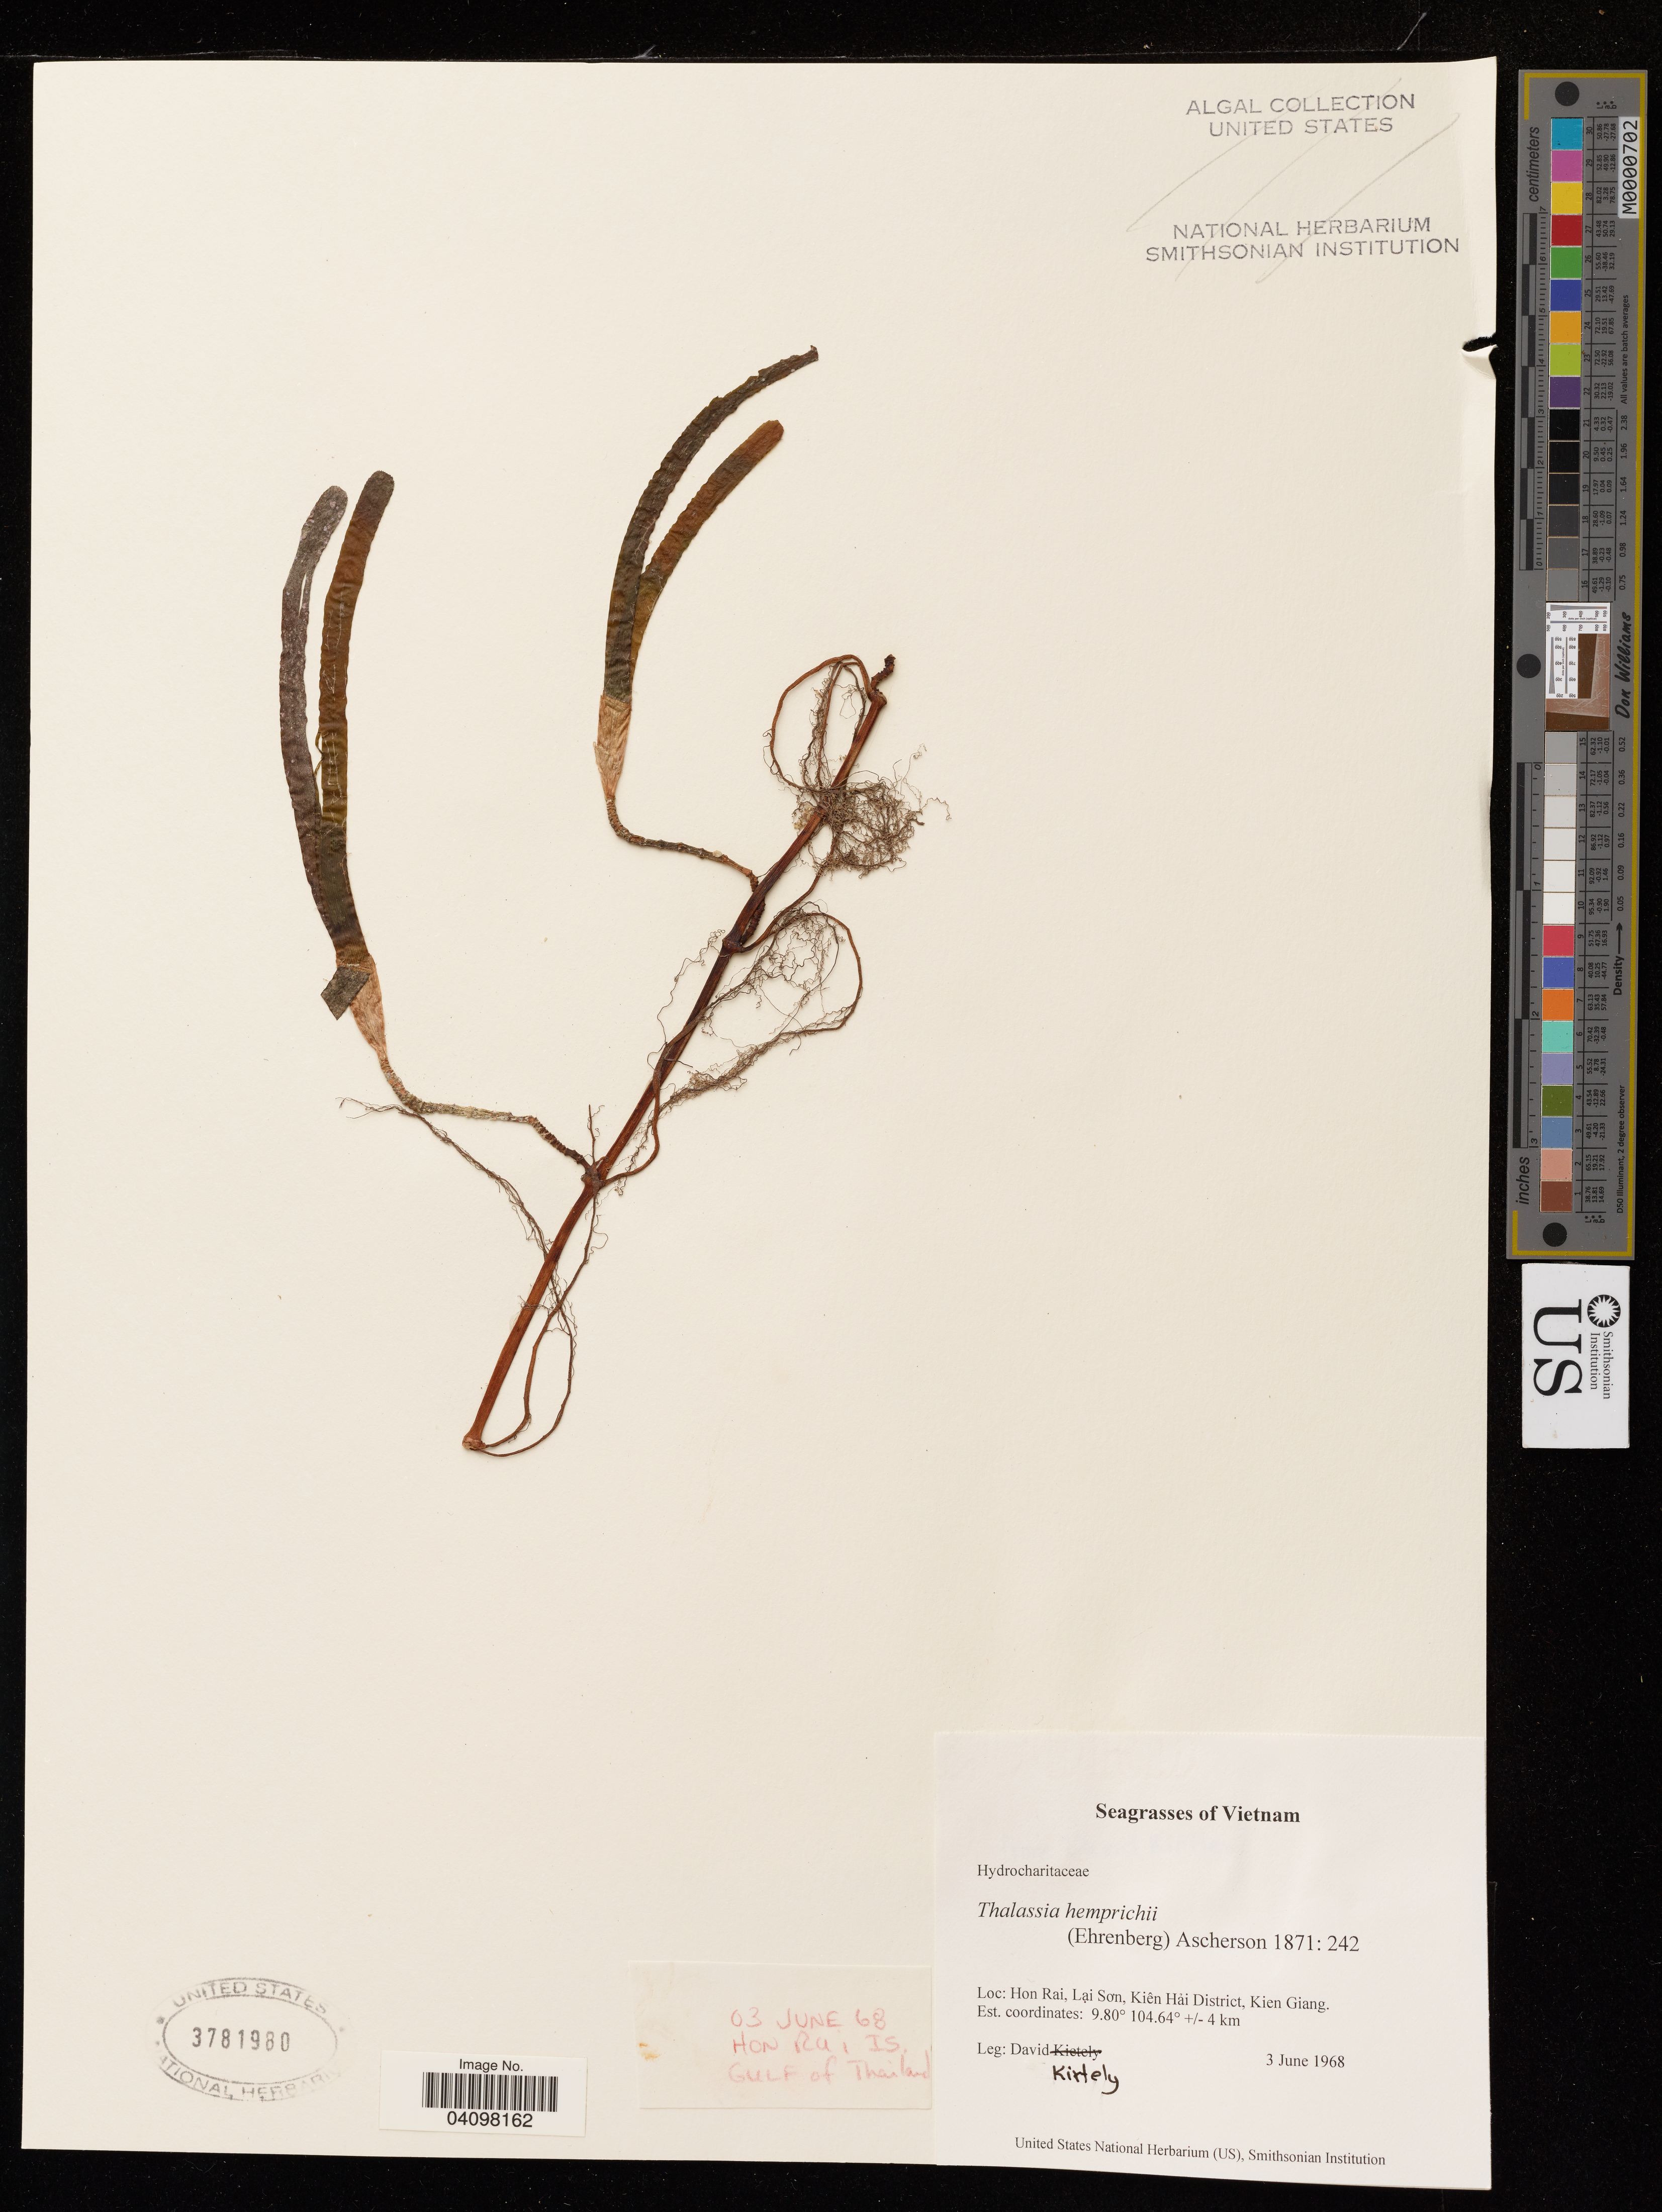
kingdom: Plantae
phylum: Tracheophyta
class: Liliopsida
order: Alismatales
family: Hydrocharitaceae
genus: Thalassia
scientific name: Thalassia hemprichii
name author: Asch.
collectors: D. Kirtely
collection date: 1968-06-03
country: Vietnam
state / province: Kien Giang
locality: Hon Rai, Lại Sơn, Kiên Hải District. +/- 4 km.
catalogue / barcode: US 3781980